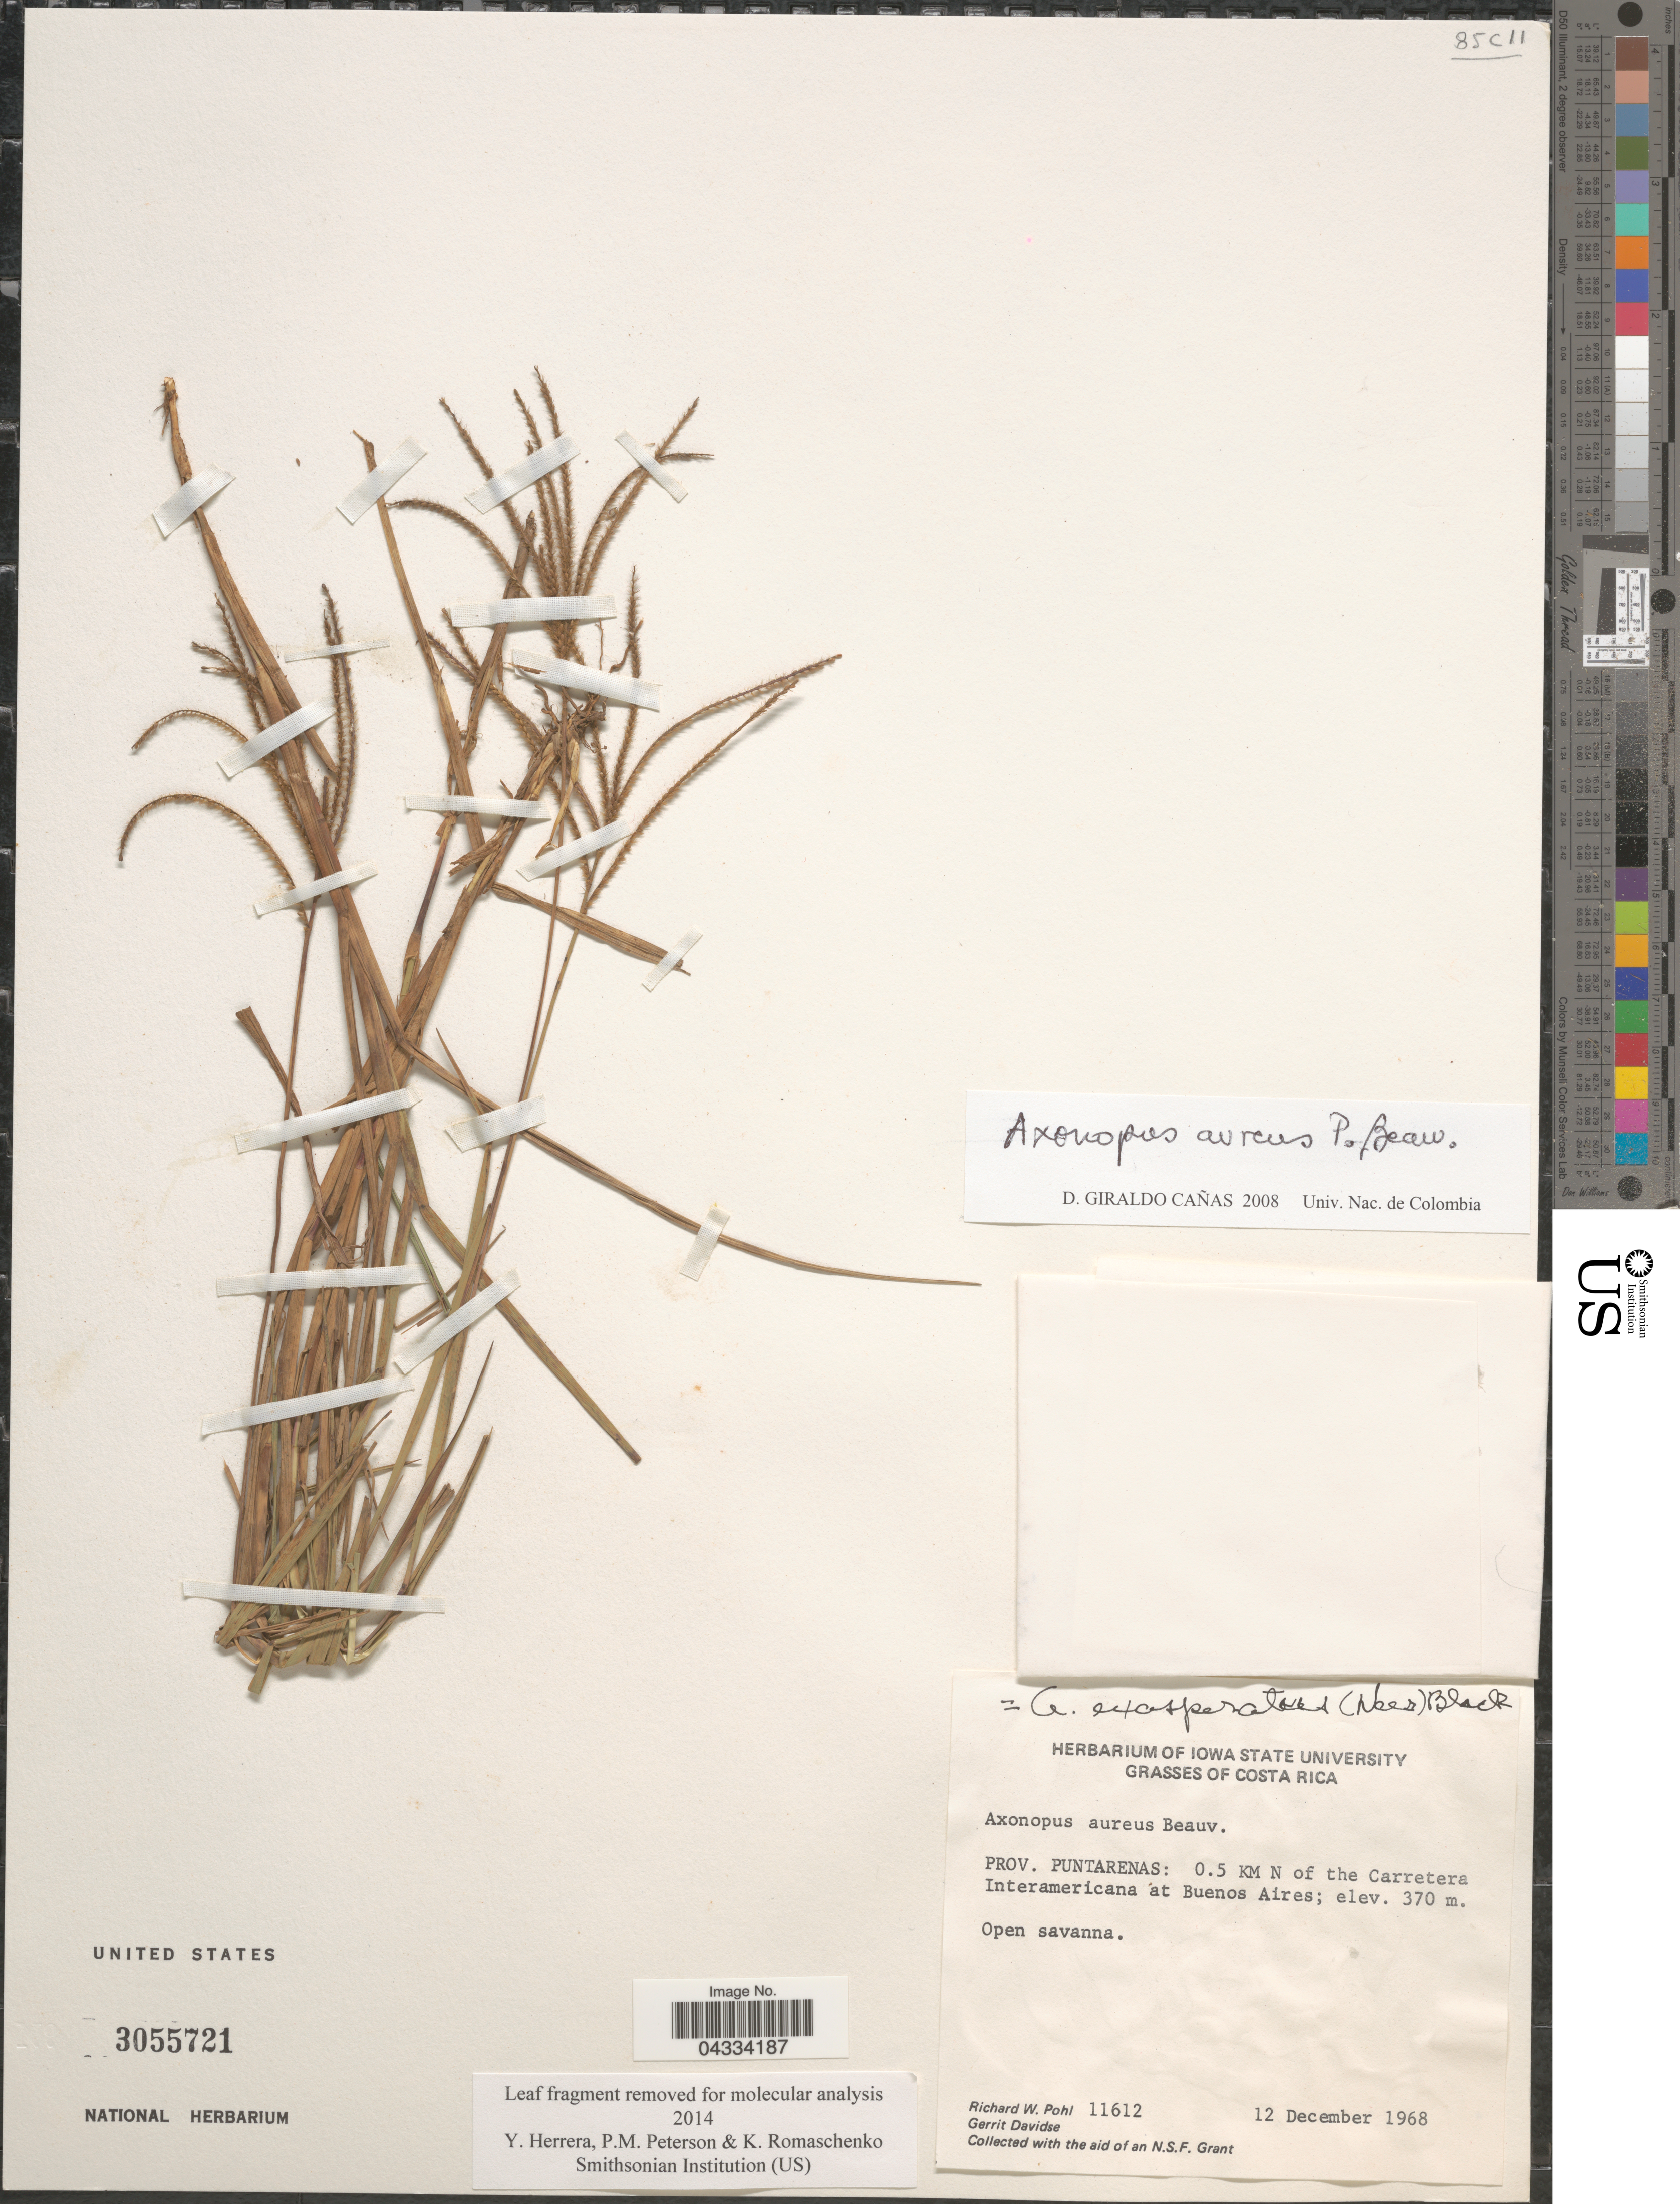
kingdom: Plantae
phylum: Tracheophyta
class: Liliopsida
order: Poales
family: Poaceae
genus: Axonopus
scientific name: Axonopus aureus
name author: P. Beauv.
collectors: R. W. Pohl & G. Davidse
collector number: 11612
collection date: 1968-12-12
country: Costa Rica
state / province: Puntarenas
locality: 0.5 KM N of the Carretera Interamericana at Buenos Aires.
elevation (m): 370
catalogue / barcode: US 3055721